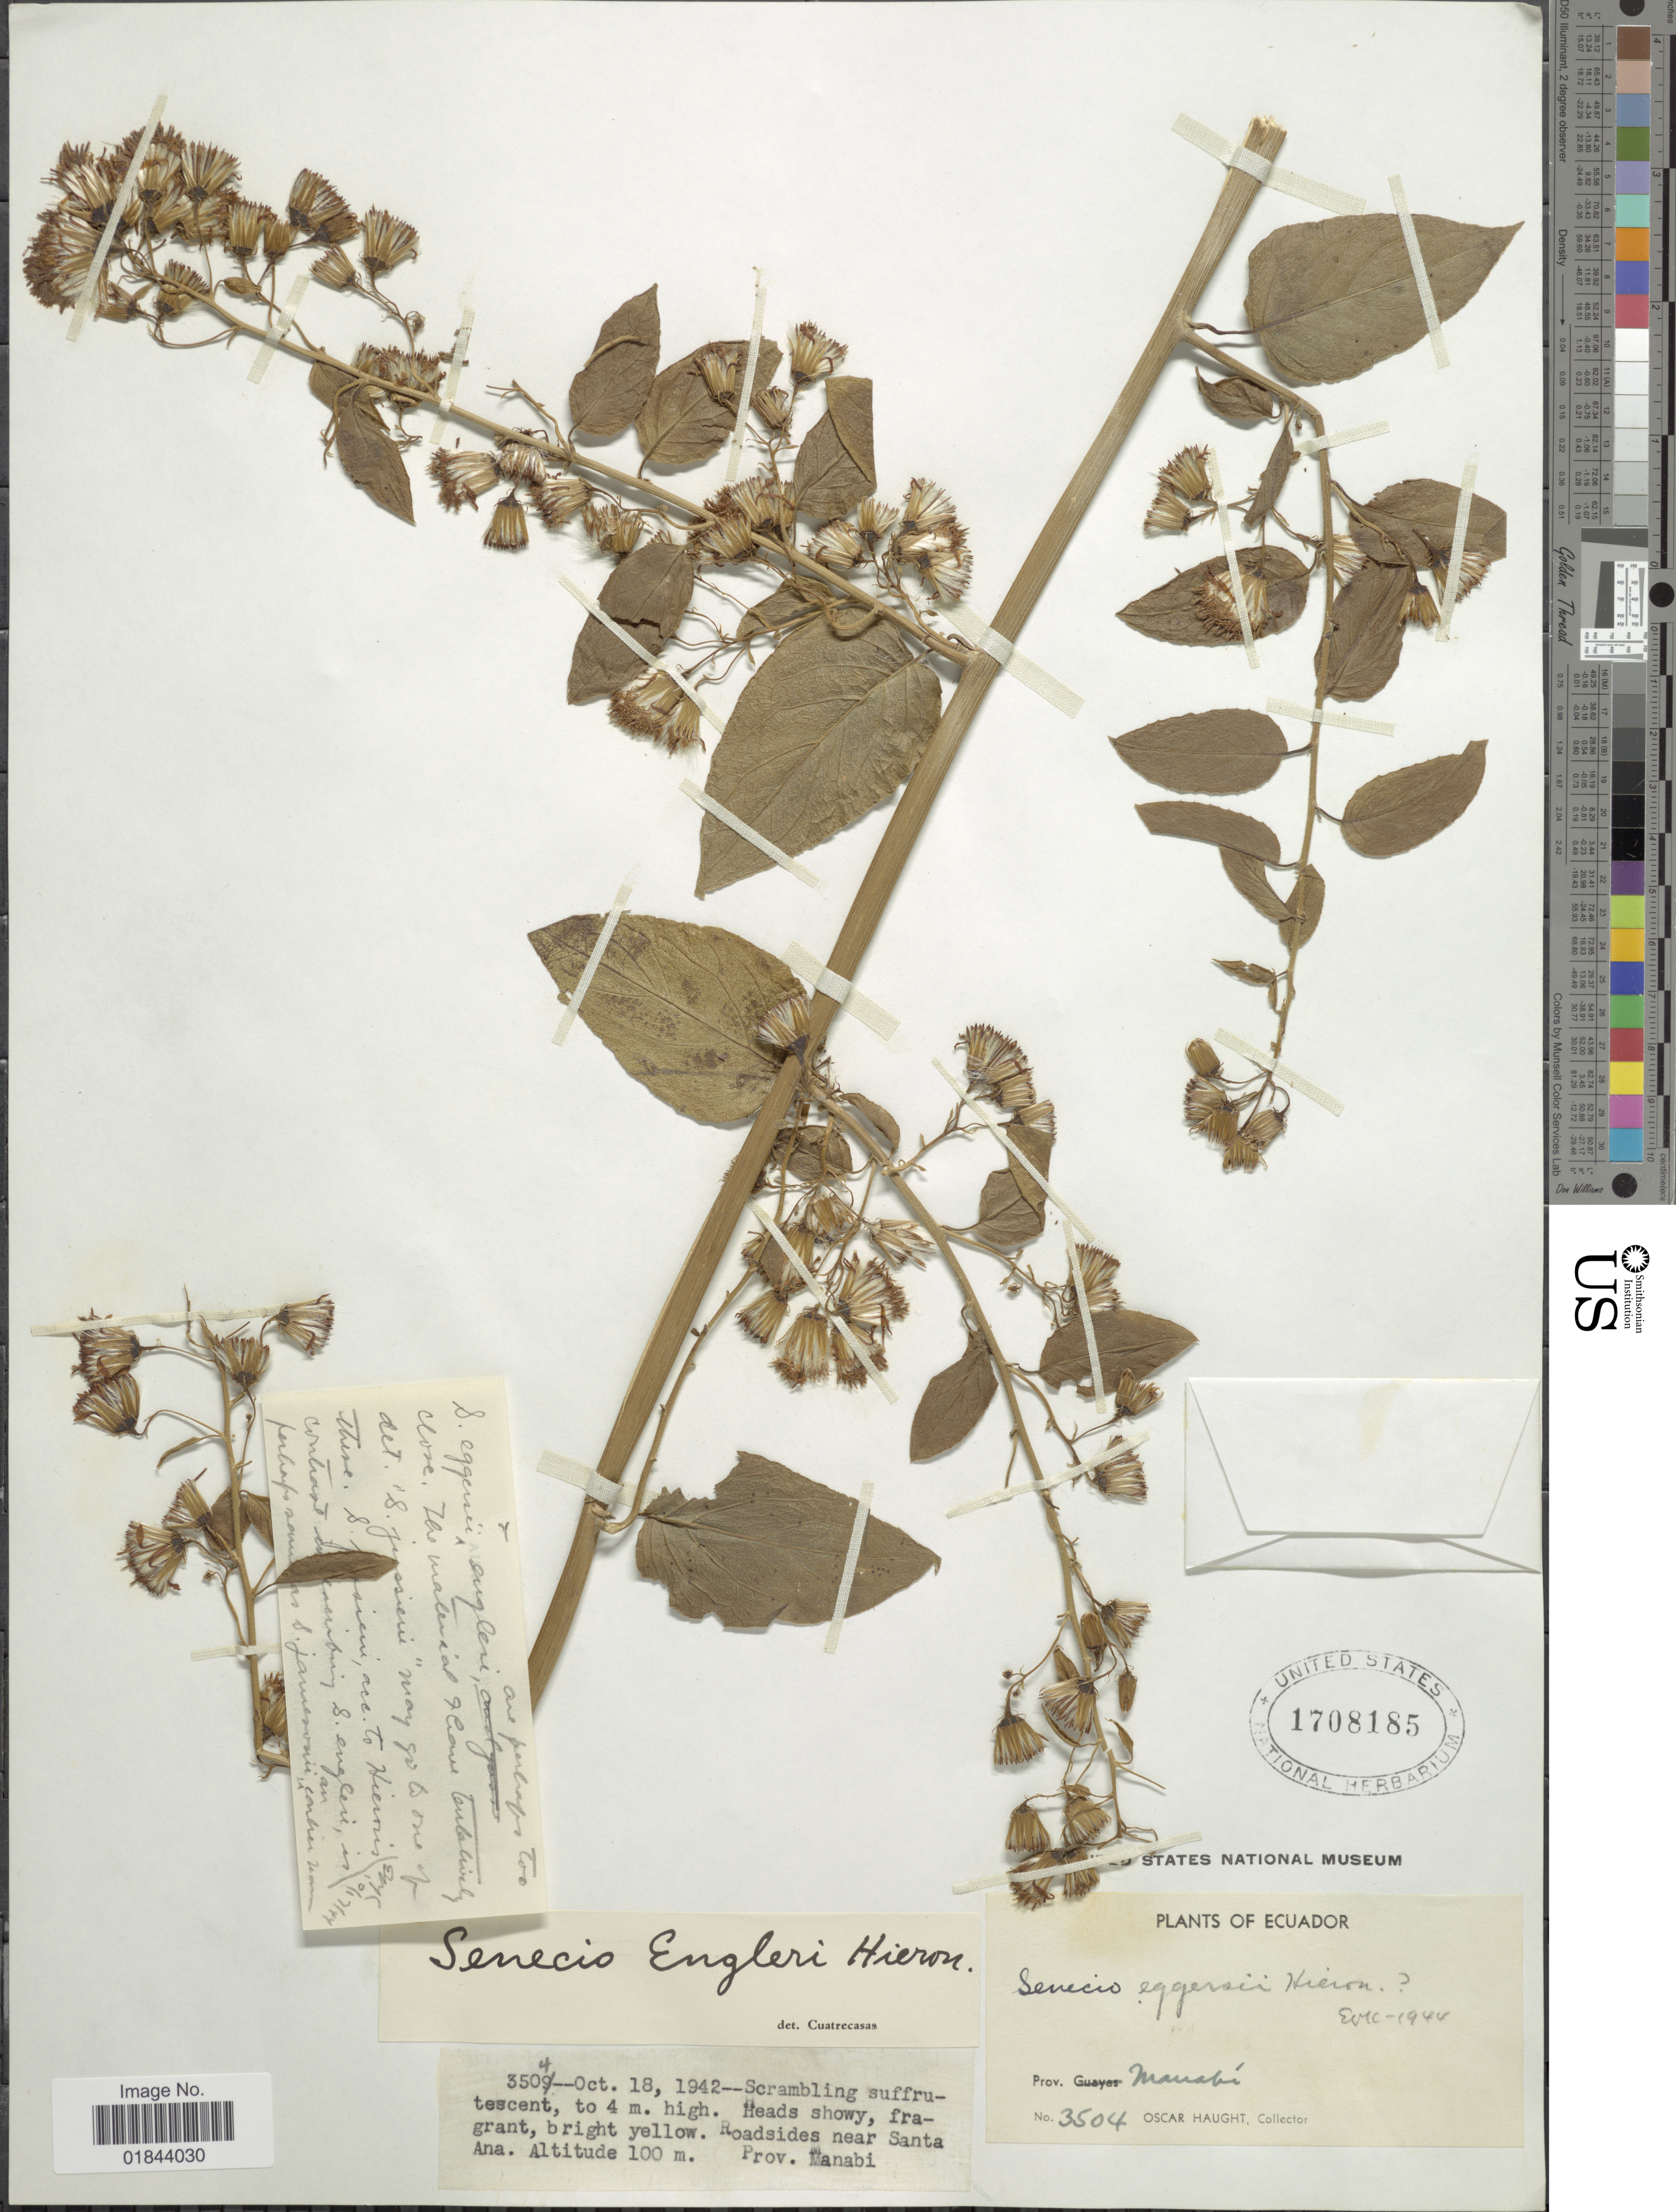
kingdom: Plantae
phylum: Tracheophyta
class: Magnoliopsida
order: Asterales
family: Asteraceae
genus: Pseudogynoxys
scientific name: Pseudogynoxys scabra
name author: (Benth.) Cuatrec.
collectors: O. L. Haught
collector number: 3504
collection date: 1942-10-18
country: Ecuador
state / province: Manabí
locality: Roadsides near Santa Ana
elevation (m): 100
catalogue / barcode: US 1708185